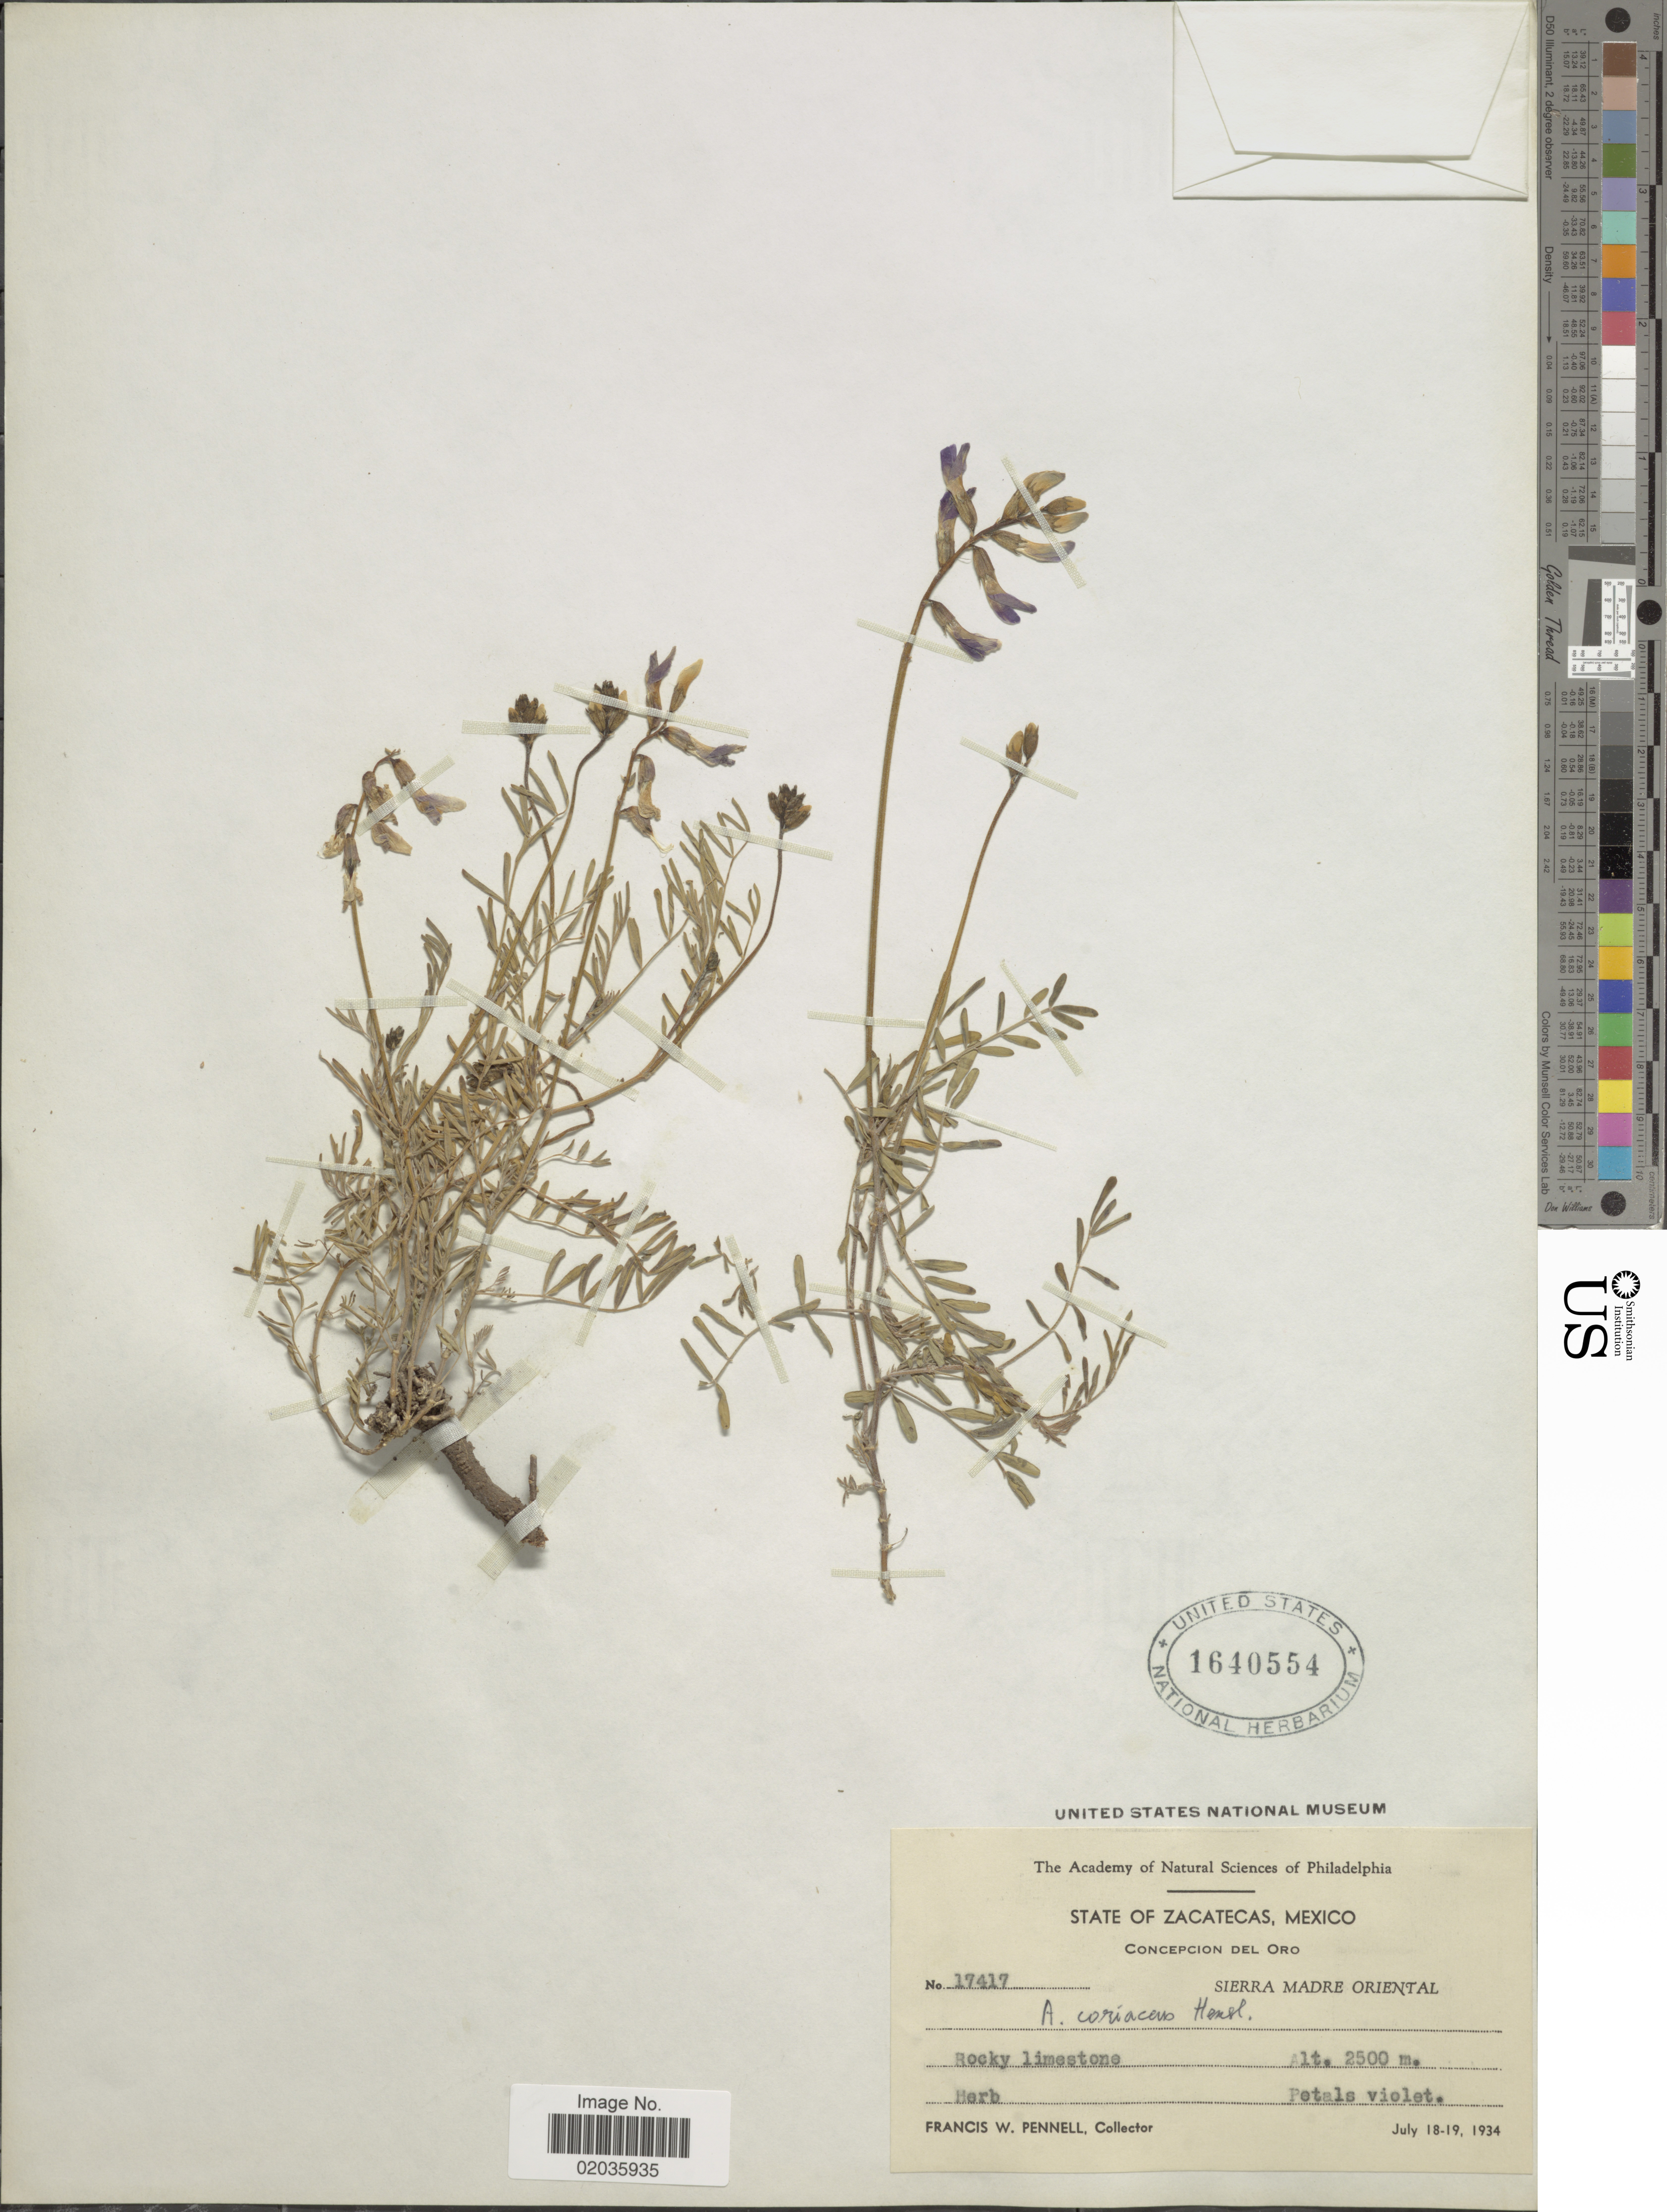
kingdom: Plantae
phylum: Tracheophyta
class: Magnoliopsida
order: Fabales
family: Fabaceae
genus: Astragalus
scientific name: Astragalus coriaceus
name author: Hemsl.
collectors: F. W. Pennell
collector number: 17417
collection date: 1934-07-18/1934-07-19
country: Mexico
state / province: Zacatecas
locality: State of Zacatecas, Mexico. Sierra Madre Oriental. Rocky limestone.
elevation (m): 2500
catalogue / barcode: US 1640554